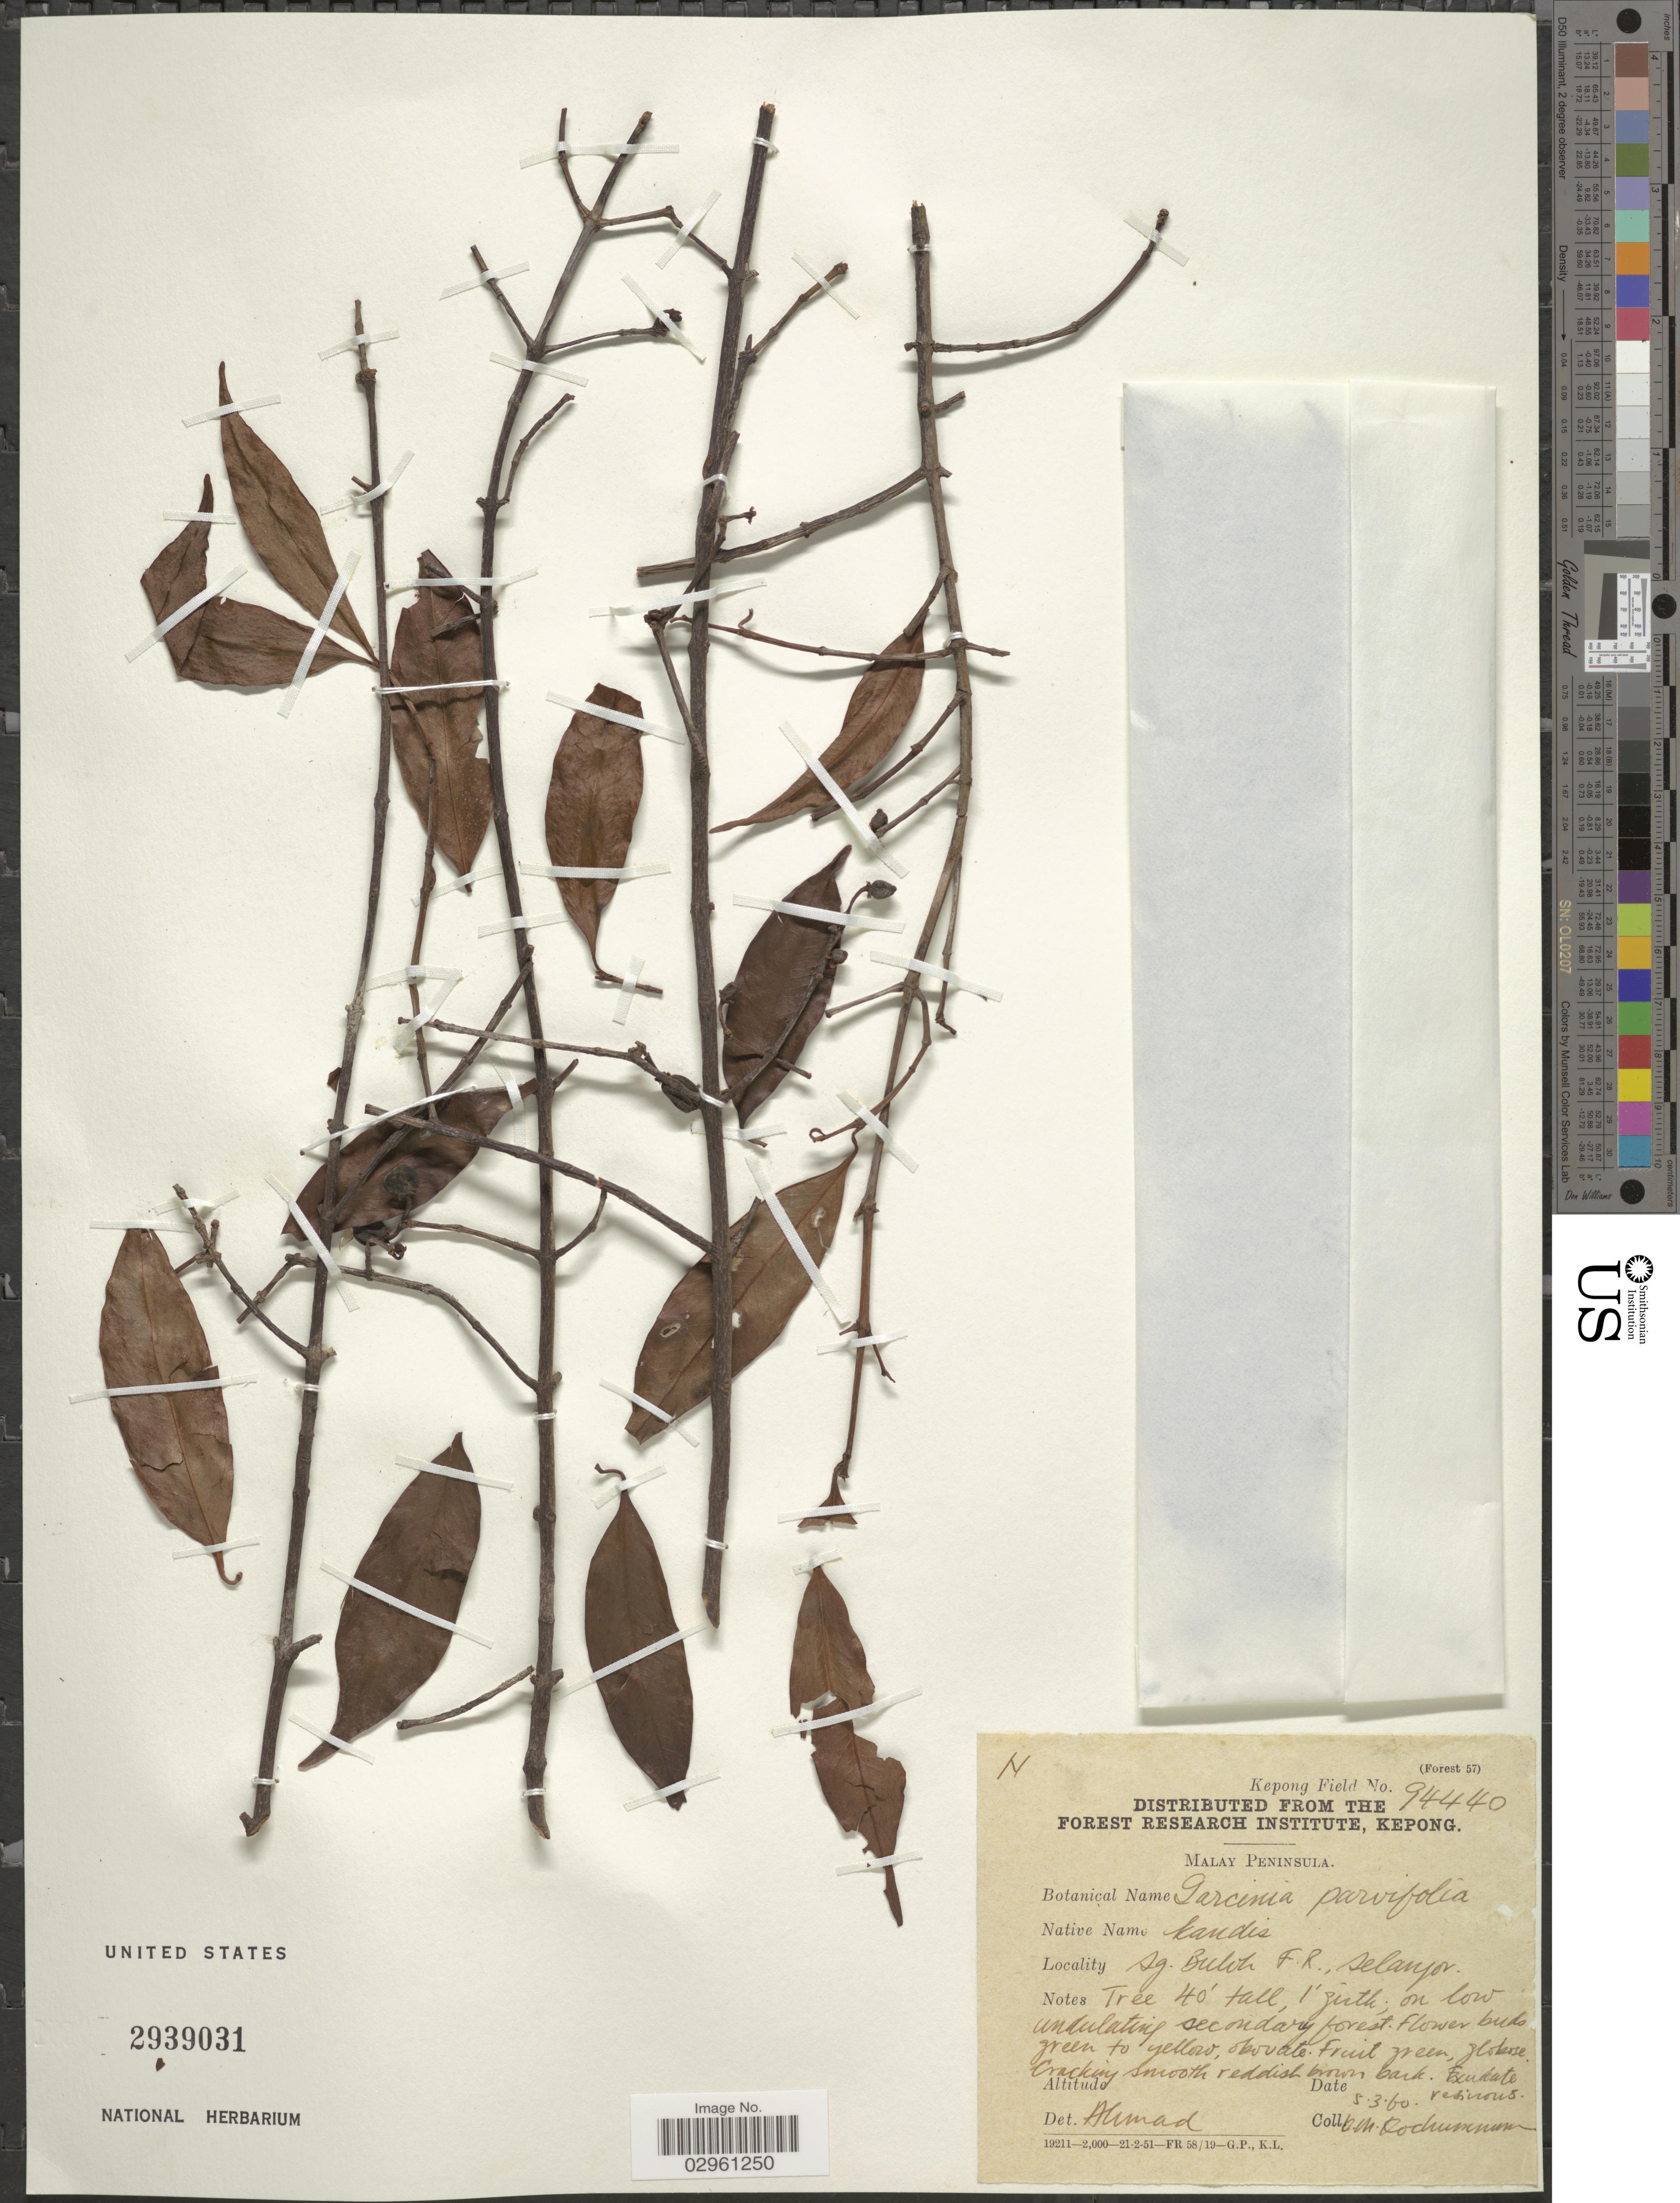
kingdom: Plantae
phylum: Tracheophyta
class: Magnoliopsida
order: Malpighiales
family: Clusiaceae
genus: Garcinia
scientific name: Garcinia parvifolia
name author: (Miq.) Miq.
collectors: K. Kochummen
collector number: Kepong Field 94440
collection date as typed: Transcribed d/m/y: 5/3/60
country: Malaysia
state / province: Selangor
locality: Malay Peninsula. Sg. Buloh F.R.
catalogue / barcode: US 2939031